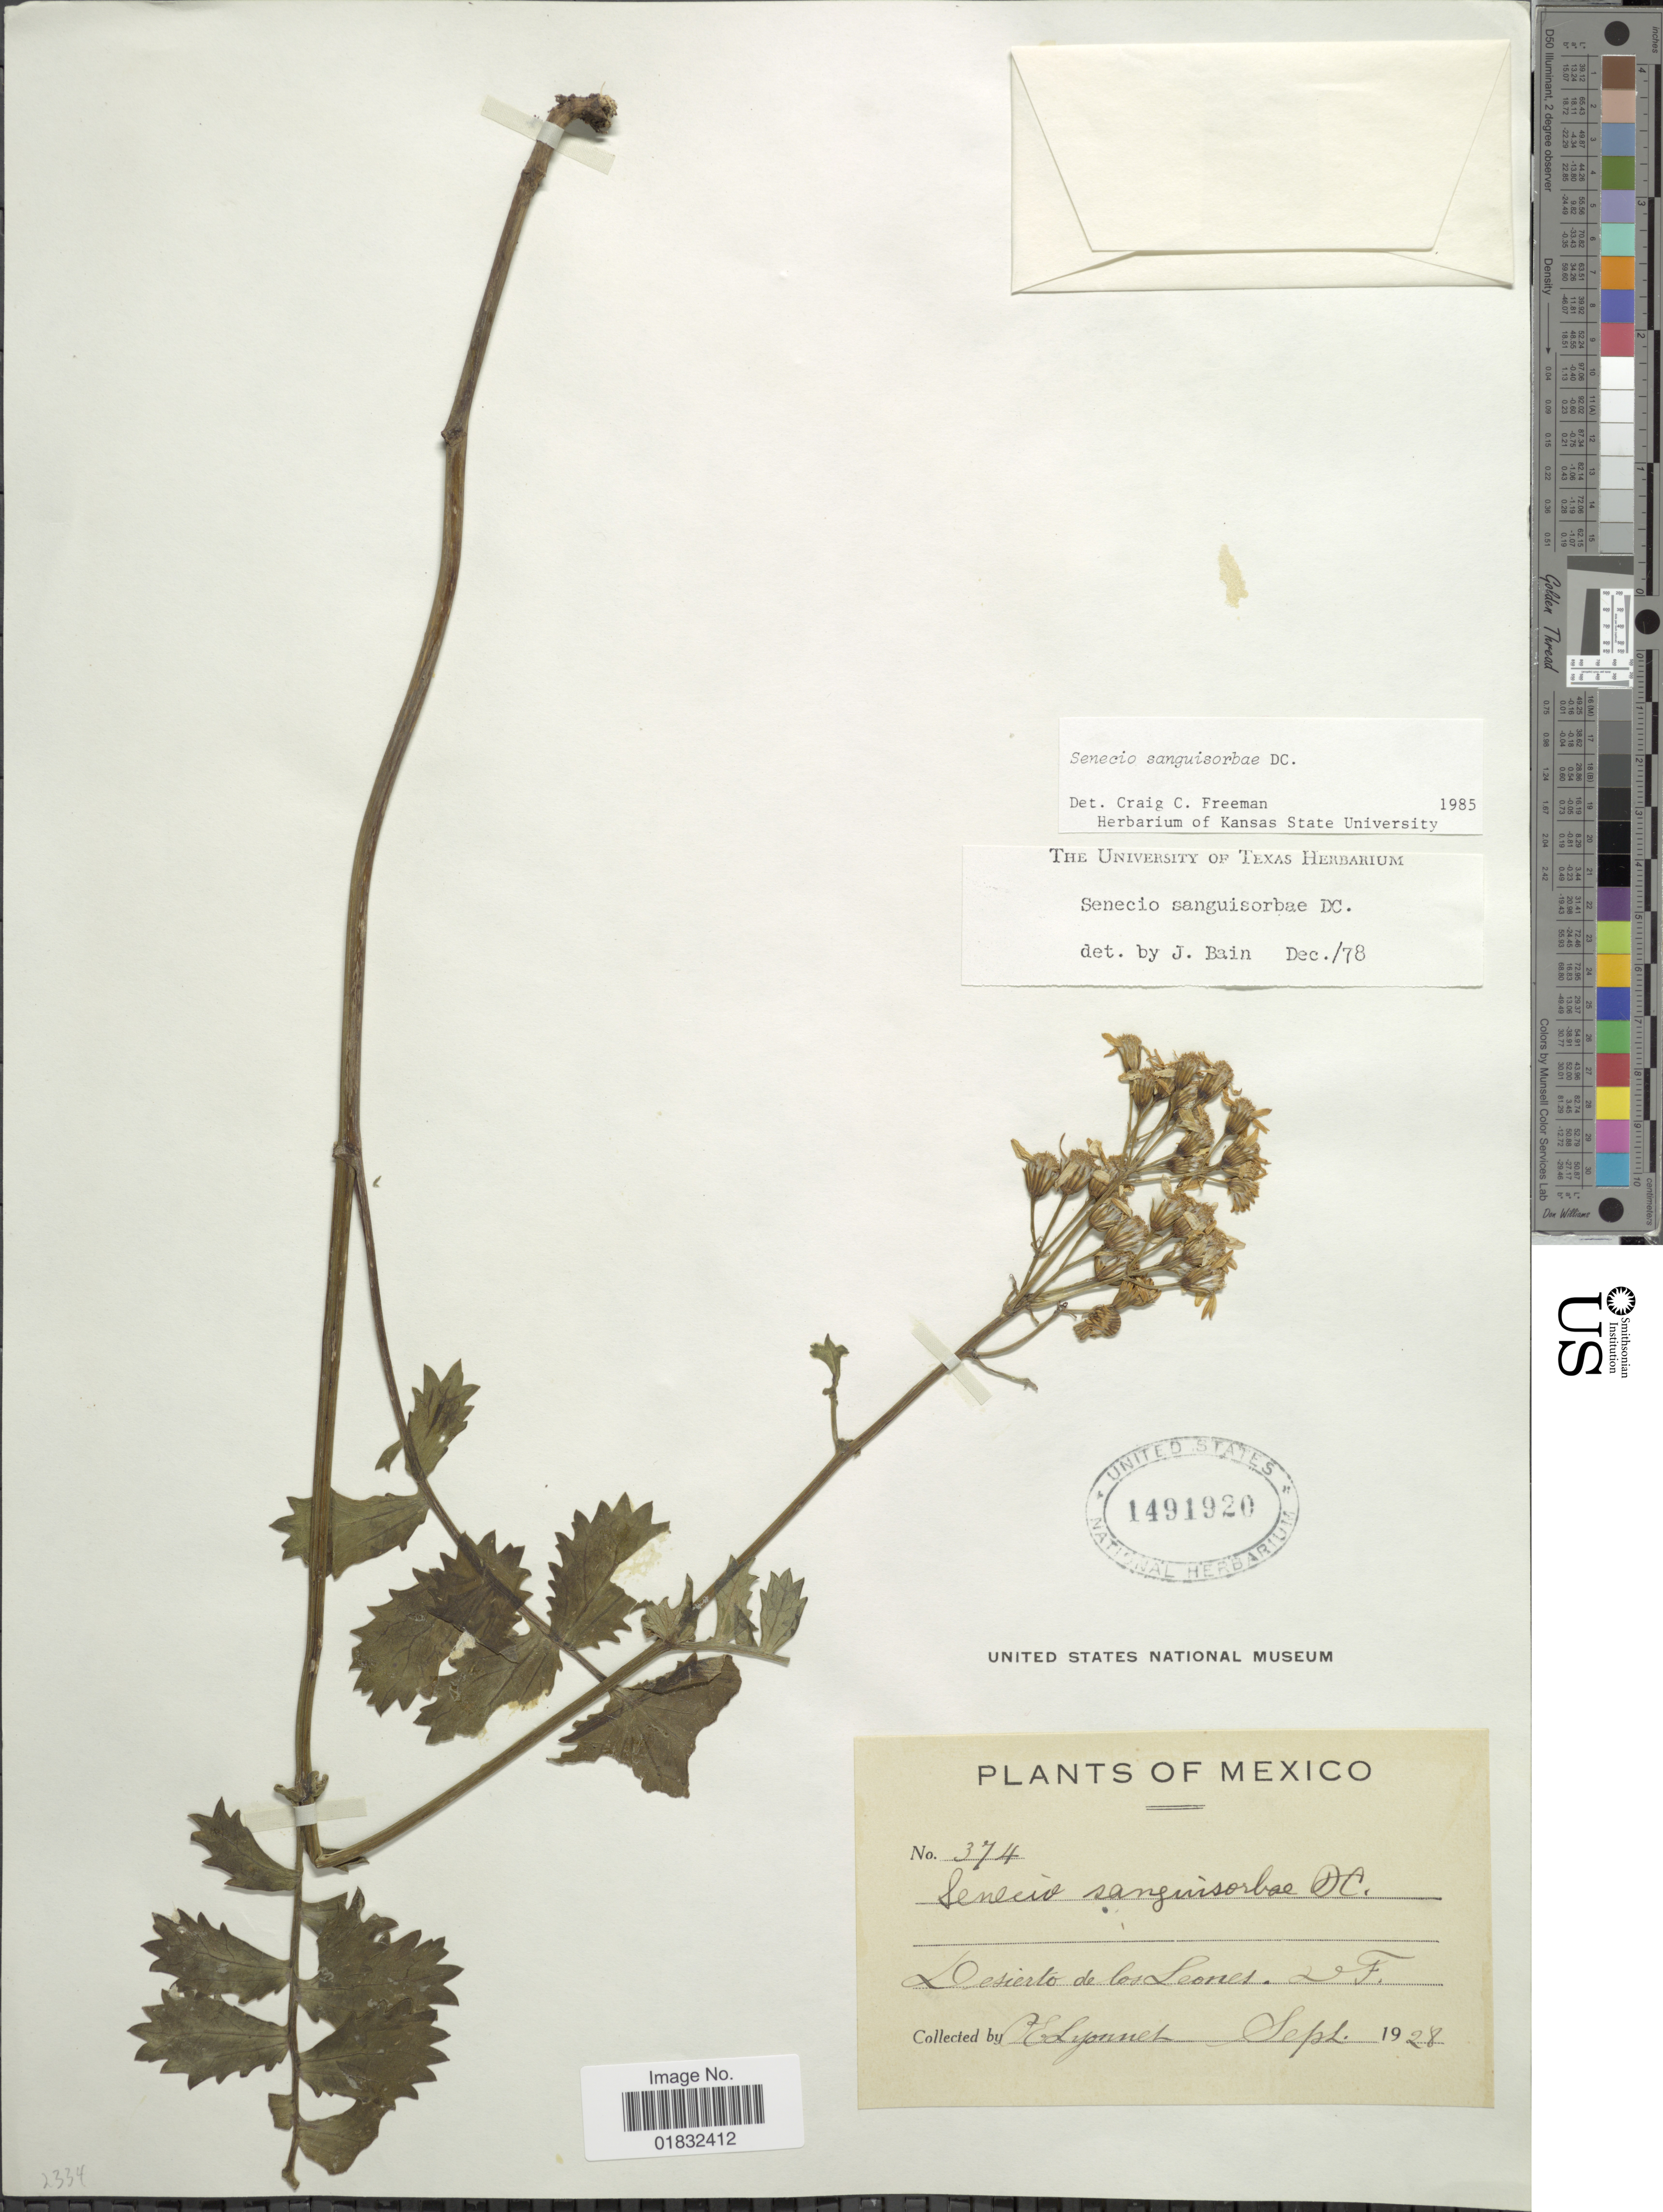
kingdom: Plantae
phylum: Tracheophyta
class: Magnoliopsida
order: Asterales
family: Asteraceae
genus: Packera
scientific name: Packera sanguisorboides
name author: (Rydb.) W.A. Weber & Á. Löve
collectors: C. Lyonnet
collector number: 374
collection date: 1928-09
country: Mexico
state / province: Distrito Federal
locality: Desierto de los Leones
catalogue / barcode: US 1491920